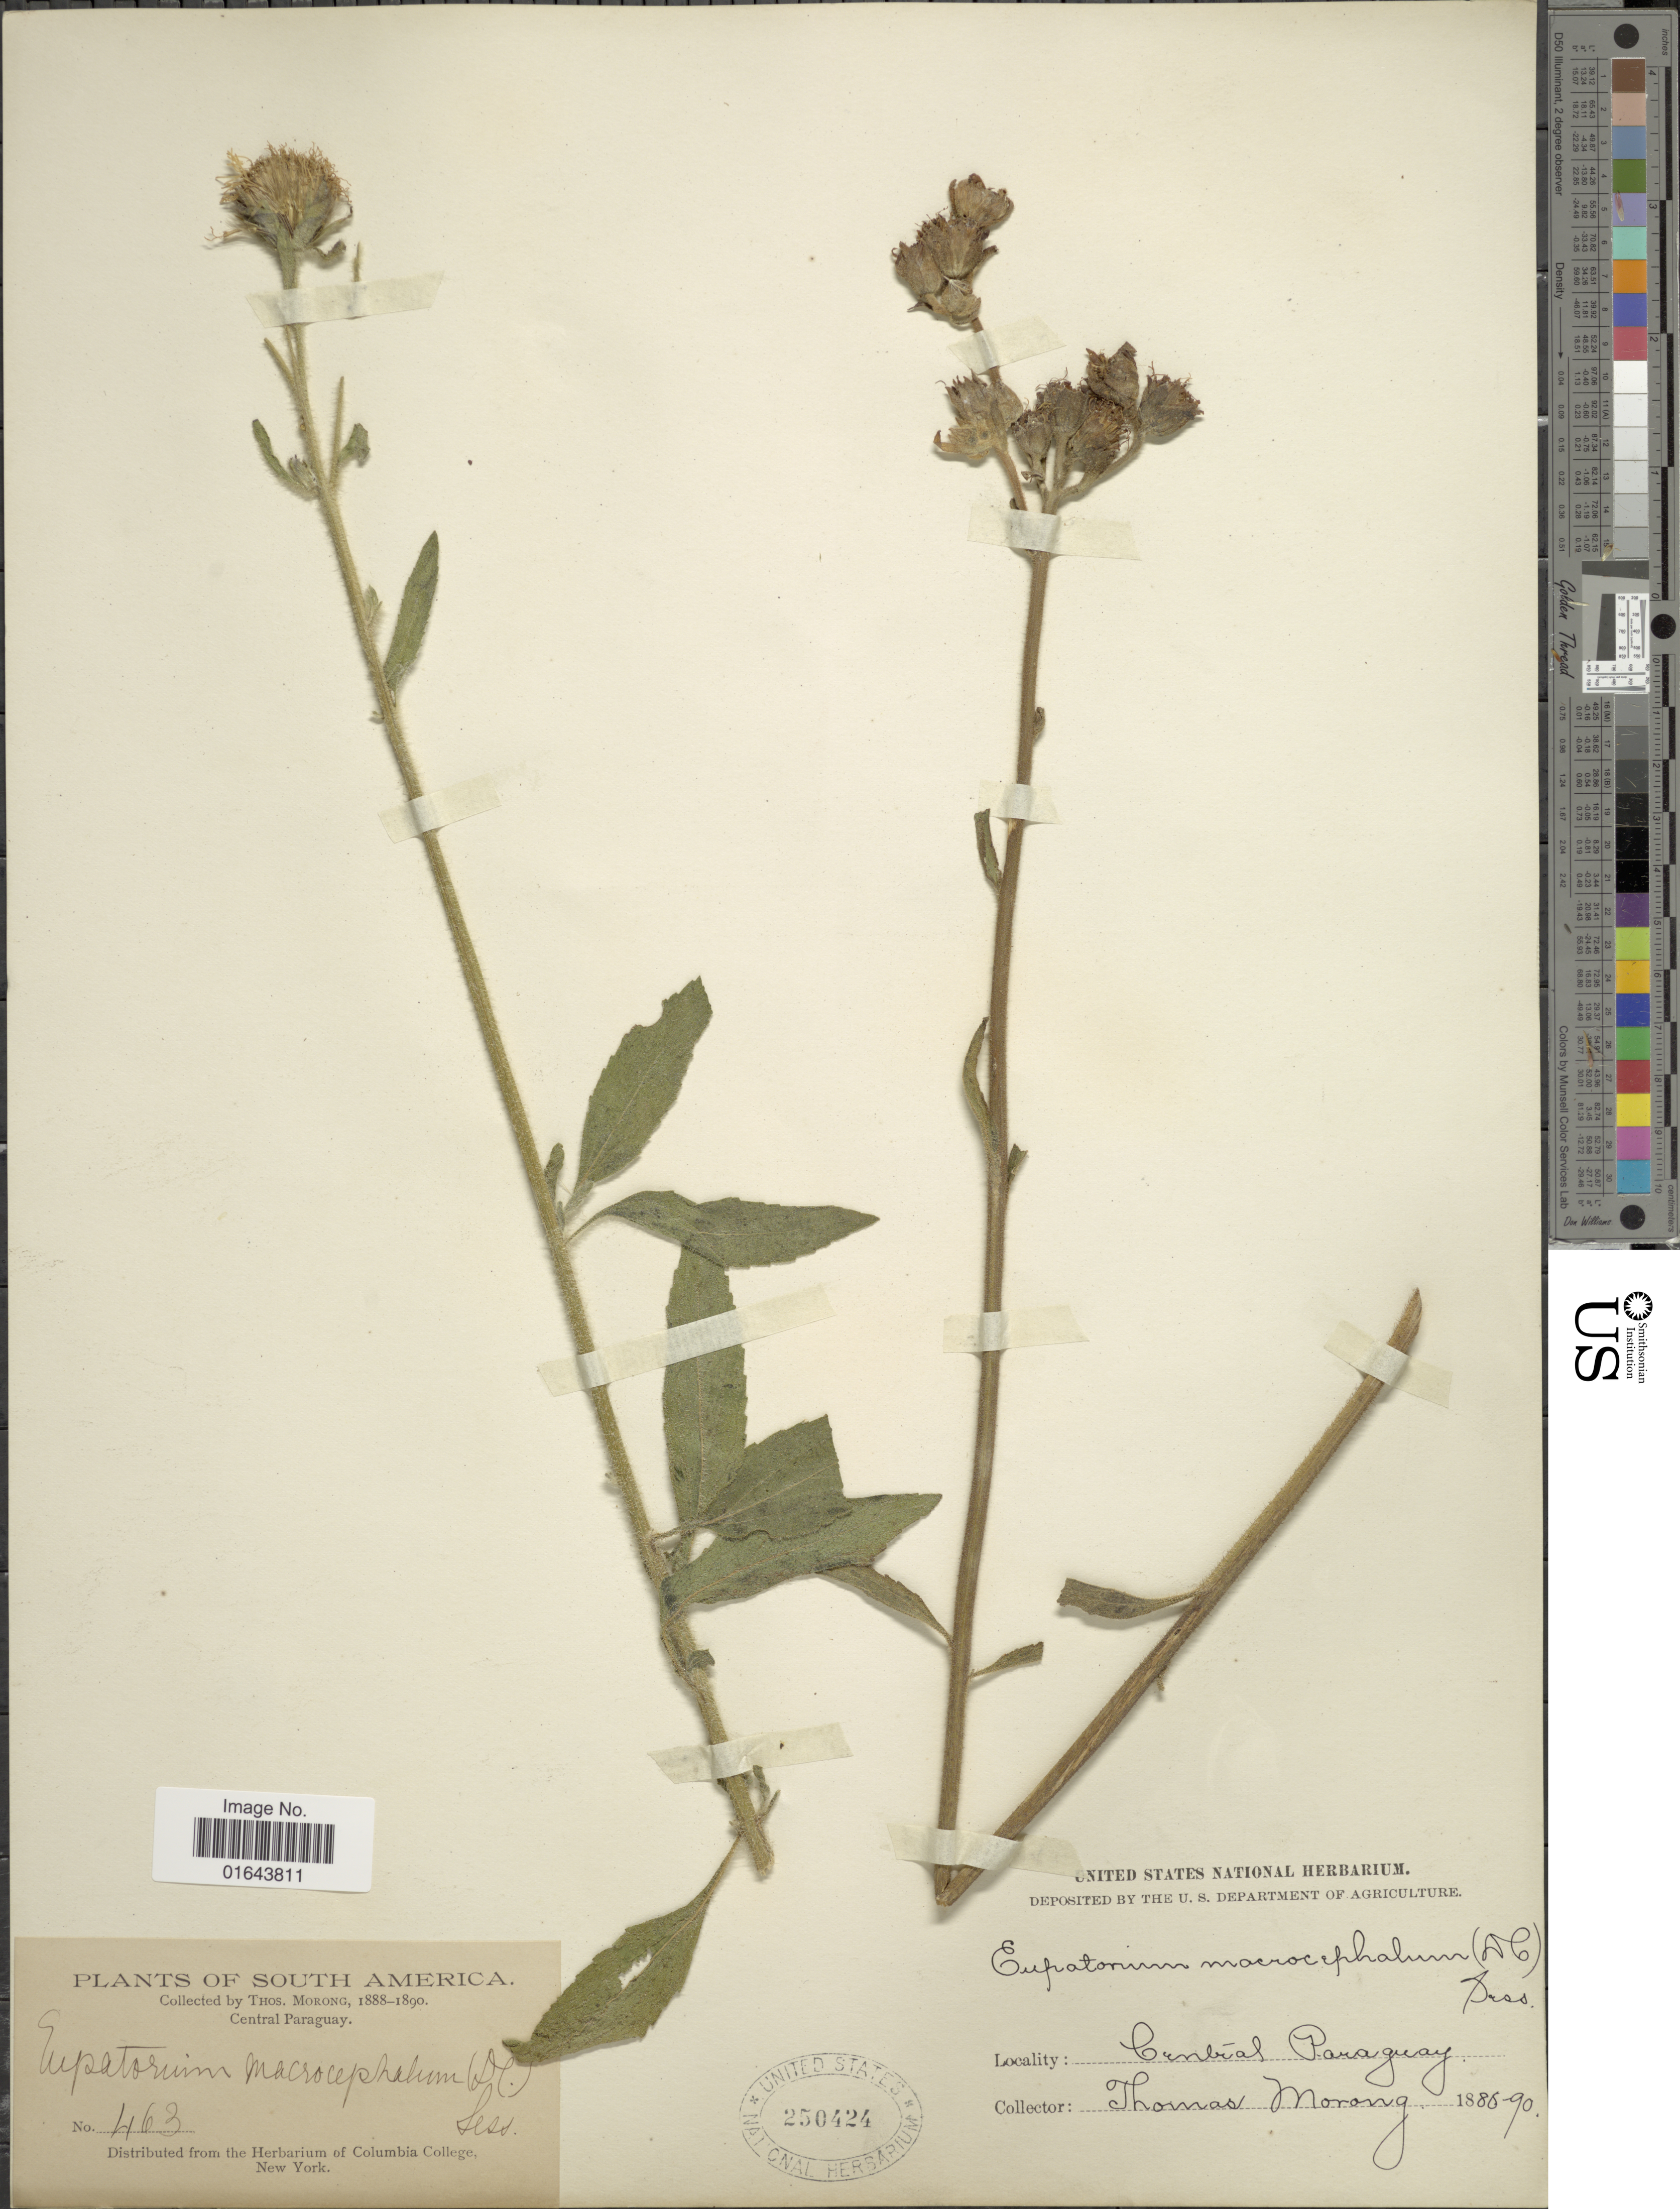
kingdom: Plantae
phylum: Tracheophyta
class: Magnoliopsida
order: Asterales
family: Asteraceae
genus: Campuloclinium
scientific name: Campuloclinium macrocephalum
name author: (Less.) DC.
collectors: ex herb. T. Morong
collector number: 463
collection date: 1888/1890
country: Paraguay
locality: Central Paraguay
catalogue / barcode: US 250424